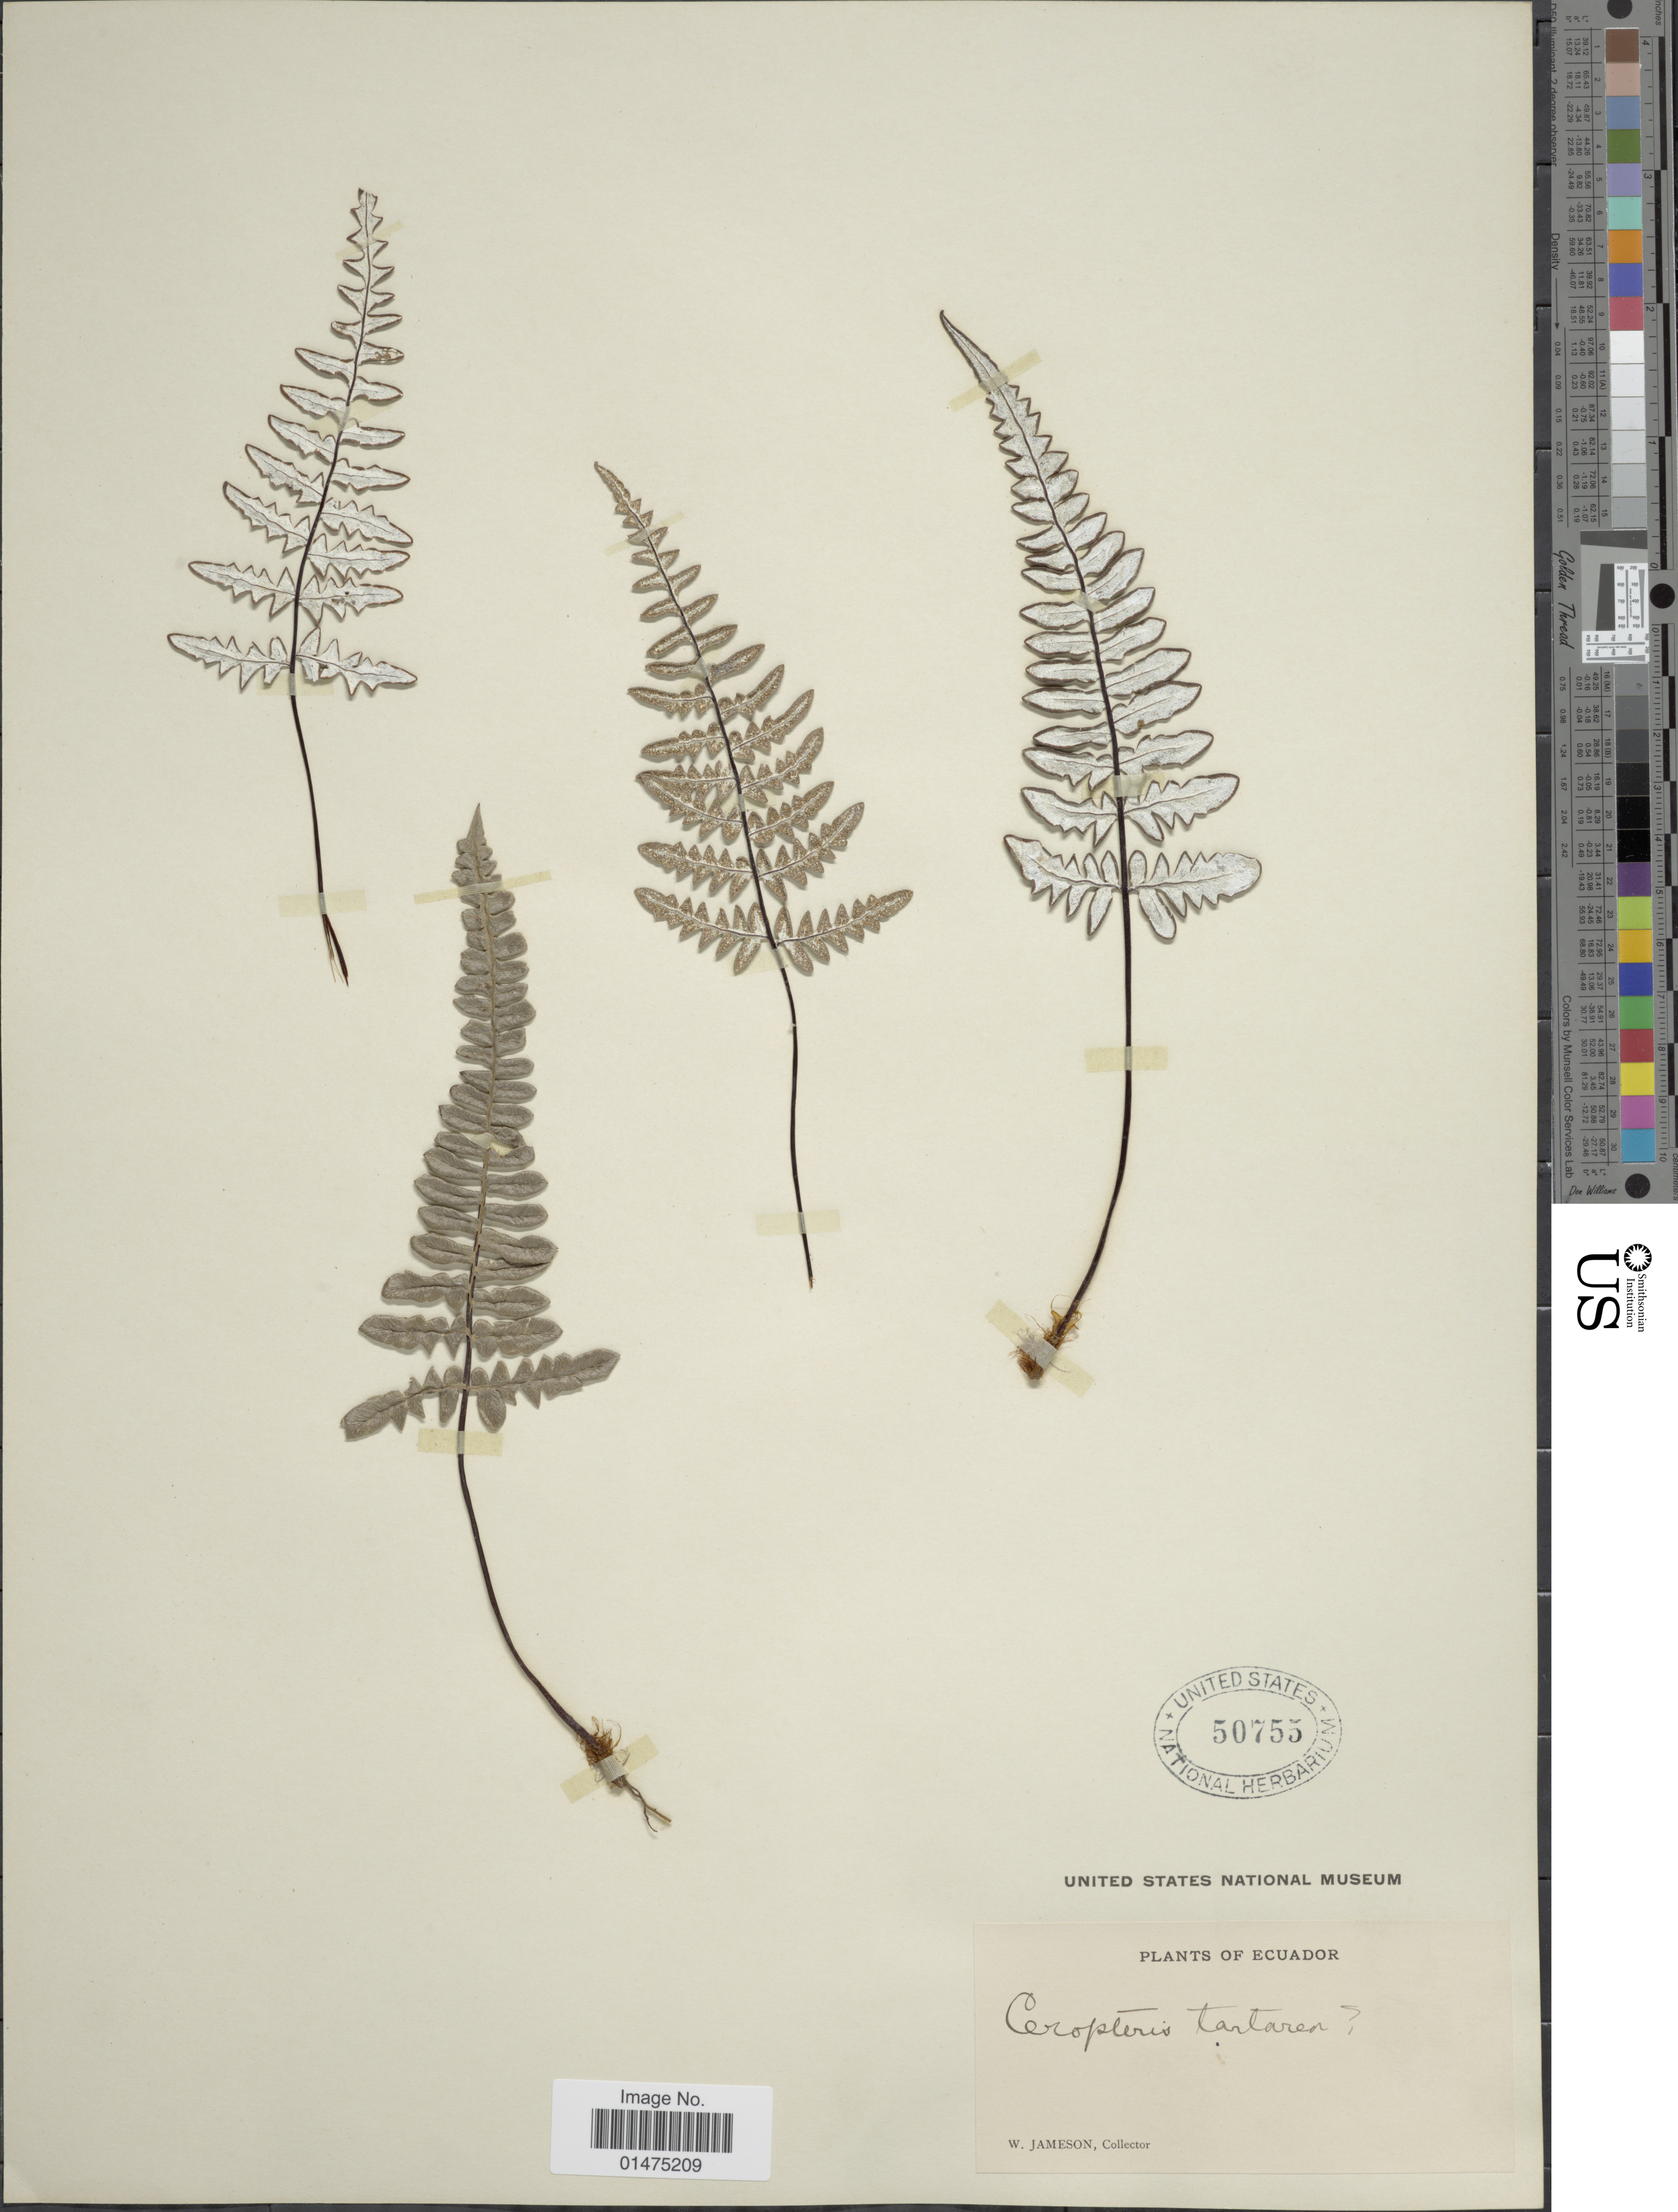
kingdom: Plantae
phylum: Tracheophyta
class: Polypodiopsida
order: Polypodiales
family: Pteridaceae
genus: Pityrogramma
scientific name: Pityrogramma tartarea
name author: (Cav.) Maxon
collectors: W. Jameson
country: Ecuador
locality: Plants of Ecuador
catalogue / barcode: US 50755